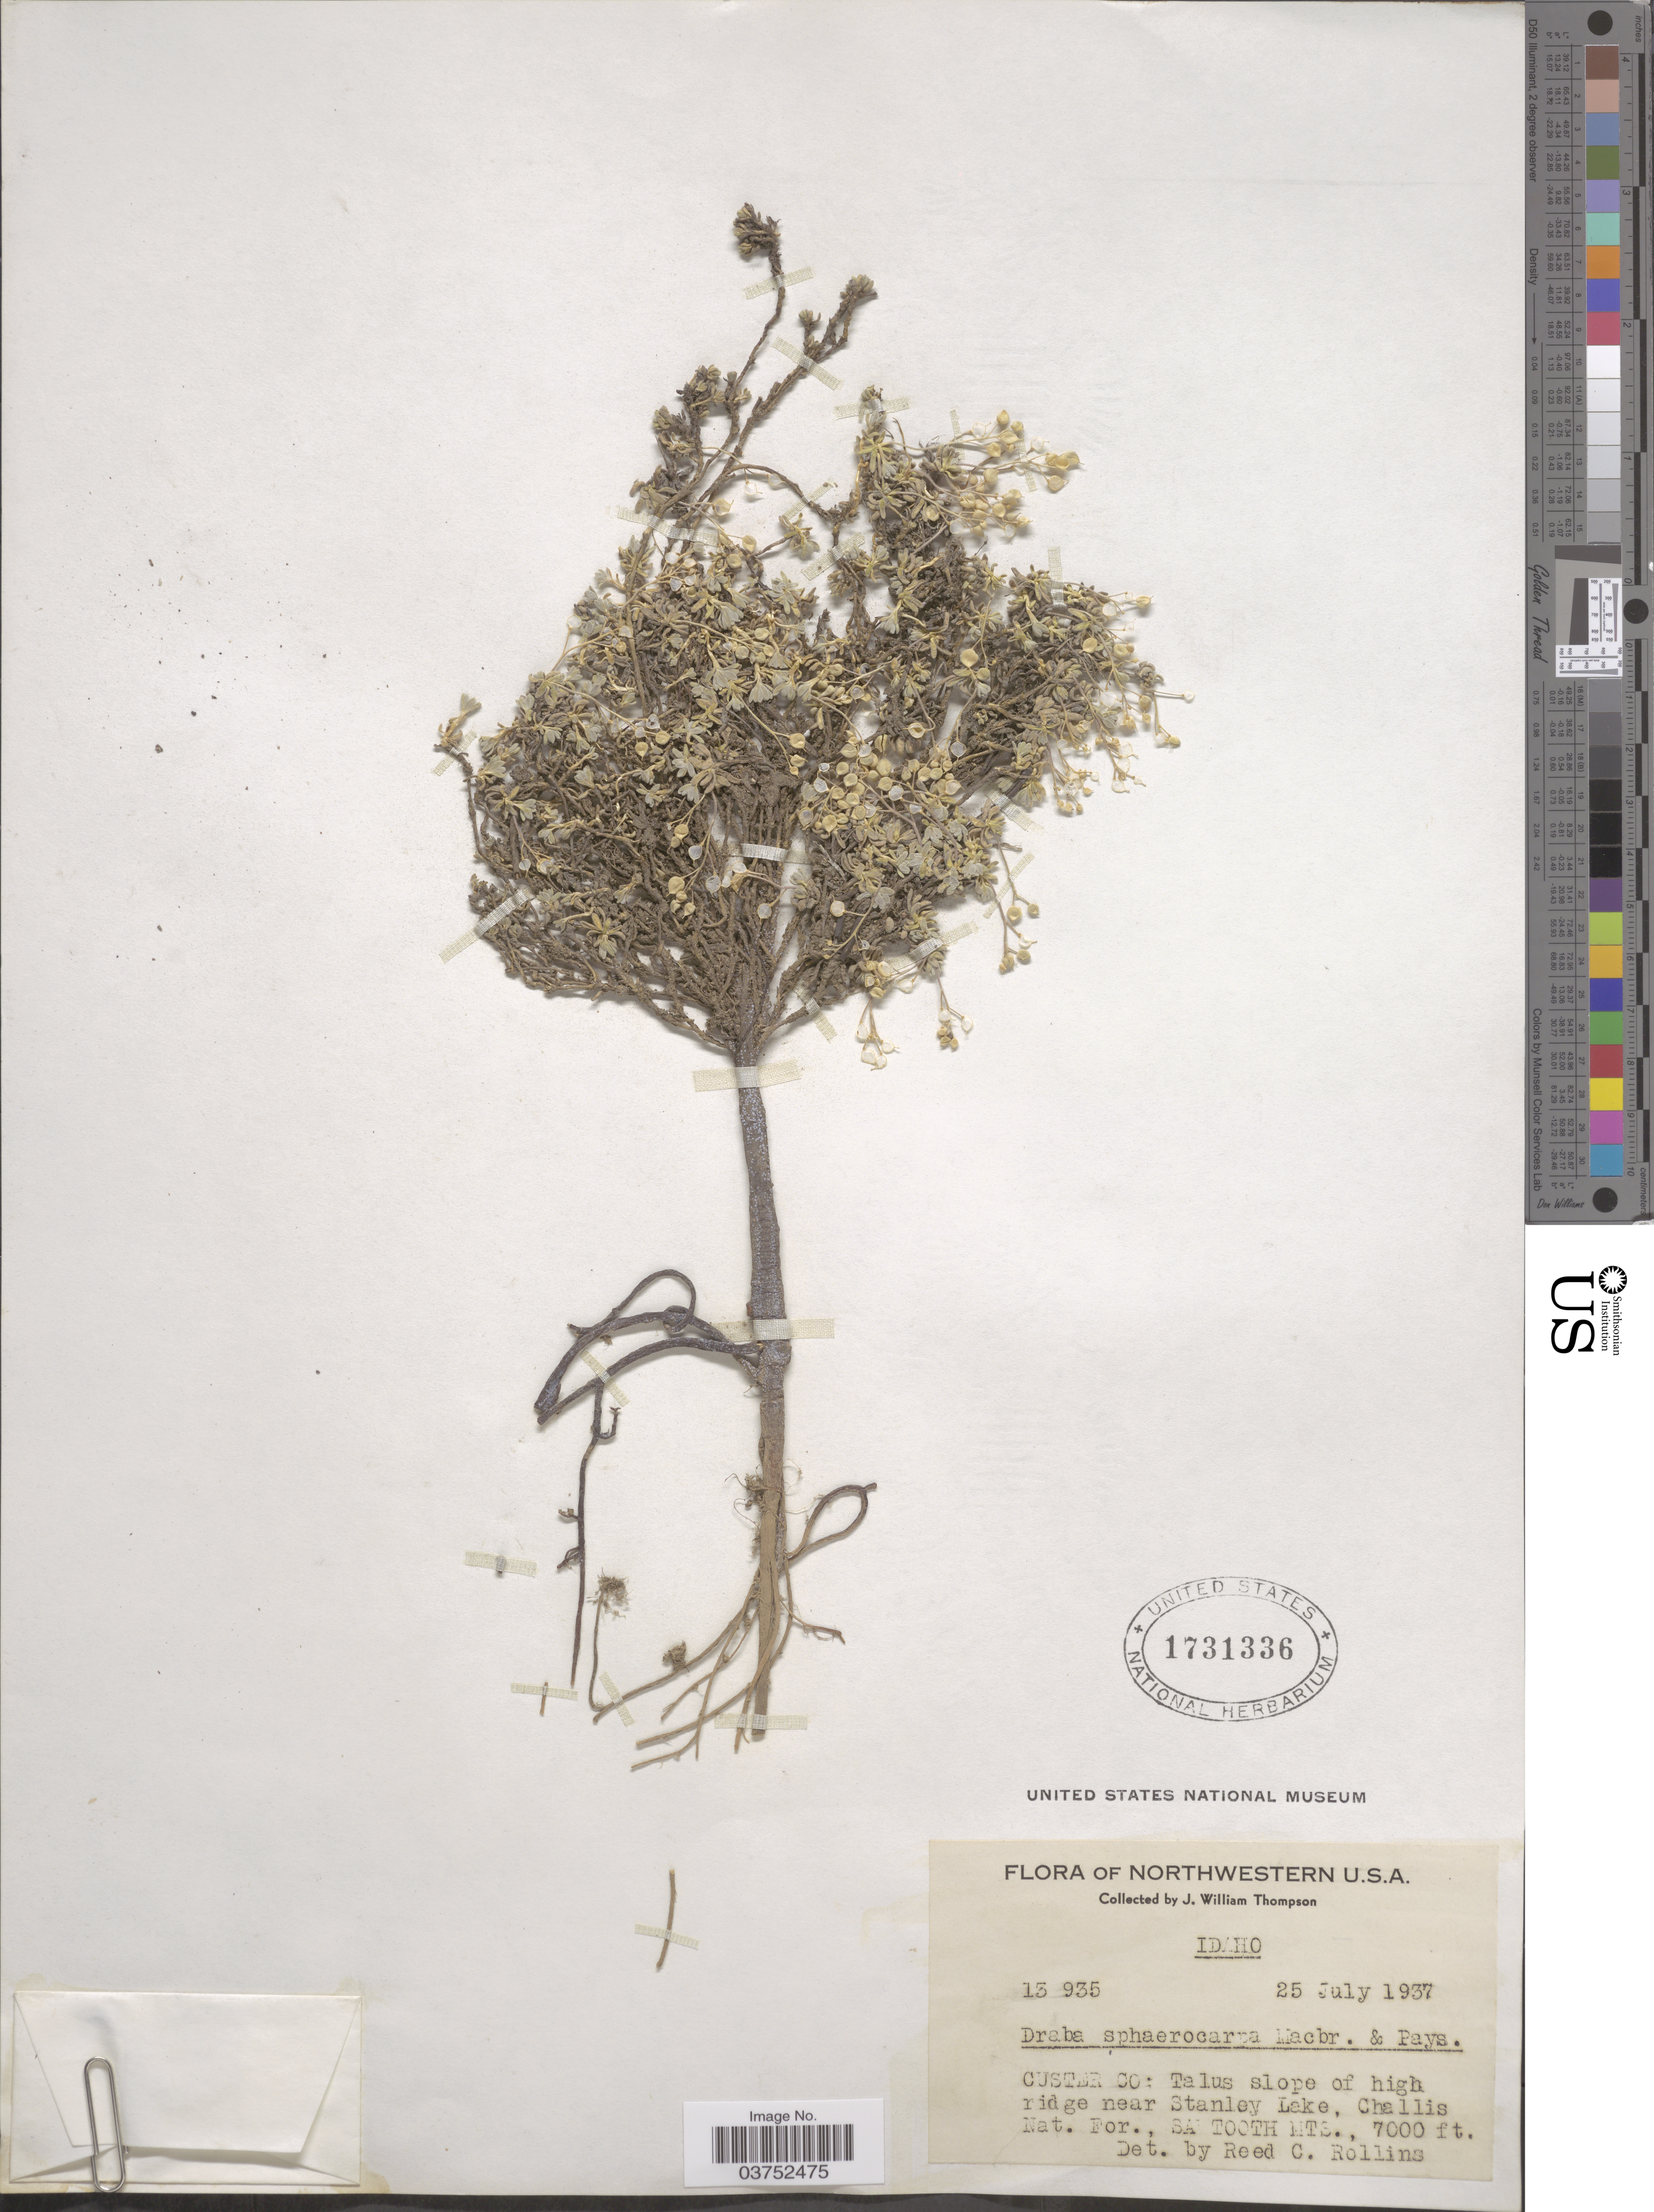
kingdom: Plantae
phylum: Tracheophyta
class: Magnoliopsida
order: Brassicales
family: Brassicaceae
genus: Draba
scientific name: Draba sphaerocarpa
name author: J.F. Macbr. & Payson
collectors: J. W. Thompson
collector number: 13935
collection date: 1937-07-25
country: United States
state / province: Idaho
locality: Northwestern U.S.A. Custer Co: Talus slope of high ridge near Stanley Lake, Challis Nat. For., Sawtooth Mts.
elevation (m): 2134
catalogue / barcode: US 1731336